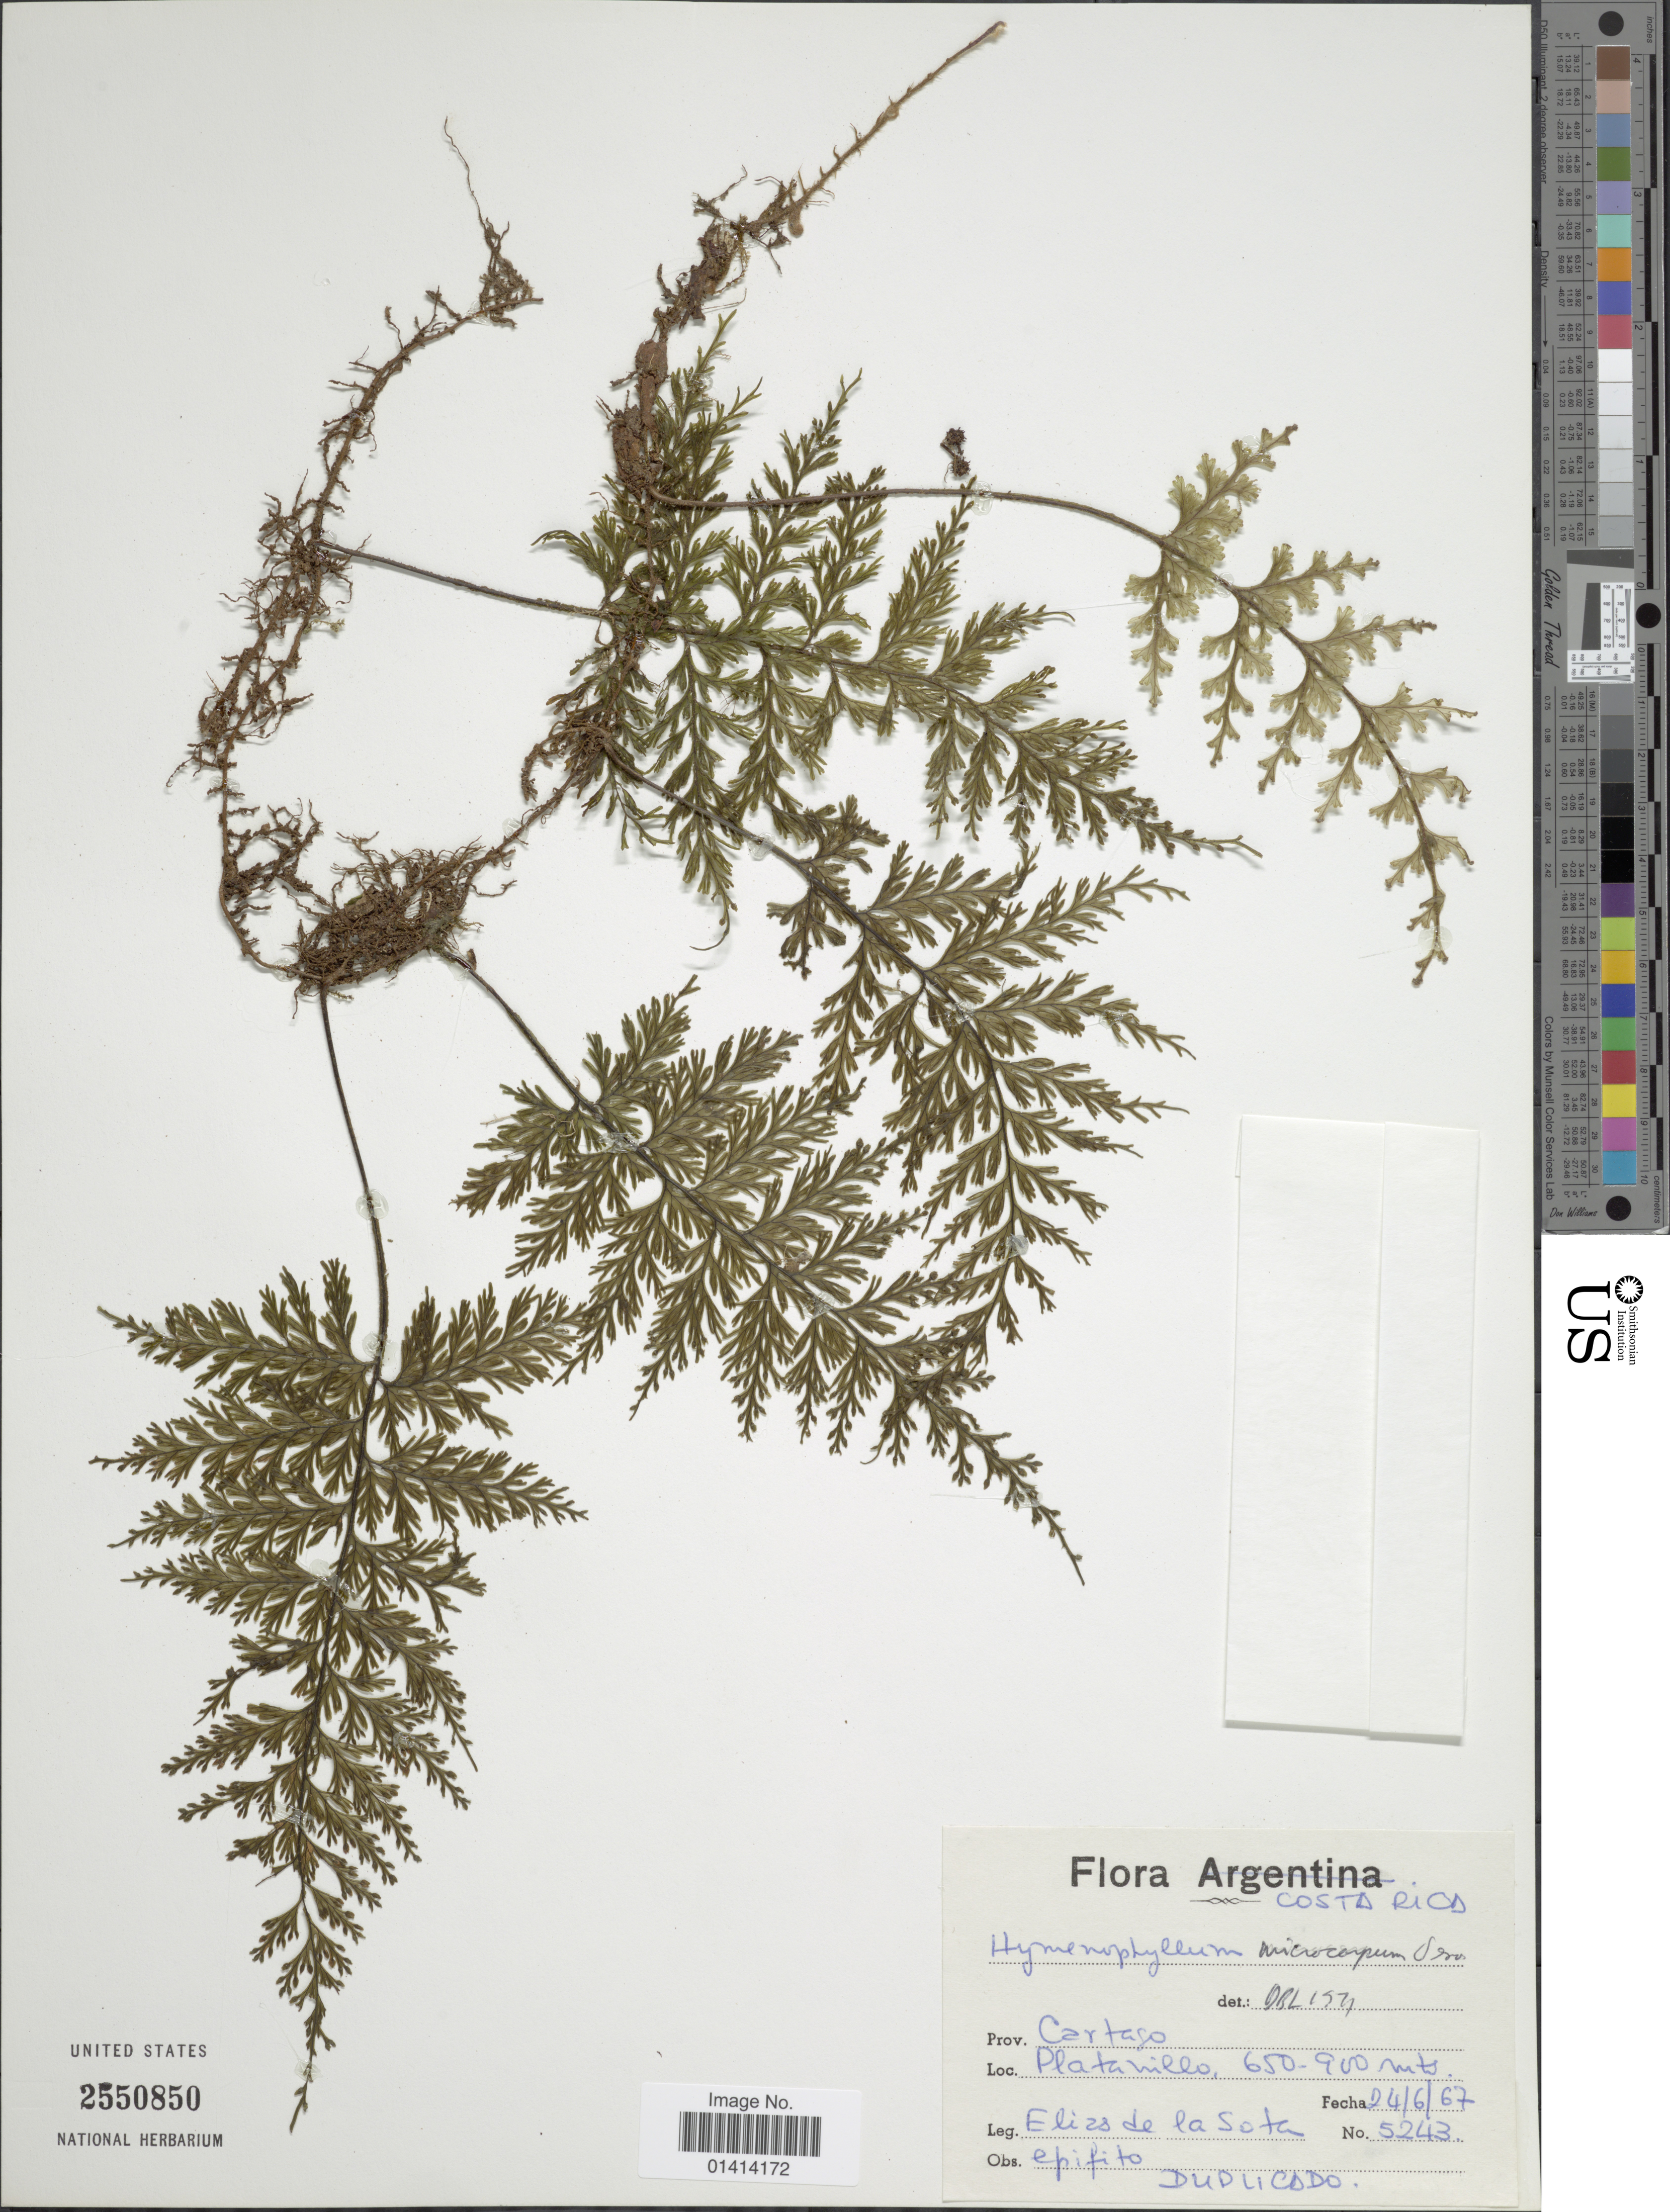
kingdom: Plantae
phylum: Tracheophyta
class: Polypodiopsida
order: Hymenophyllales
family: Hymenophyllaceae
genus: Hymenophyllum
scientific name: Hymenophyllum microcarpum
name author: (Desv.) Lellinger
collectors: E. R. de la Sota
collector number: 5243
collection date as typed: Transcribed d/m/y: 24/6/67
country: Costa Rica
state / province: Cartago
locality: Platanillo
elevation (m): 650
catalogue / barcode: US 2550850